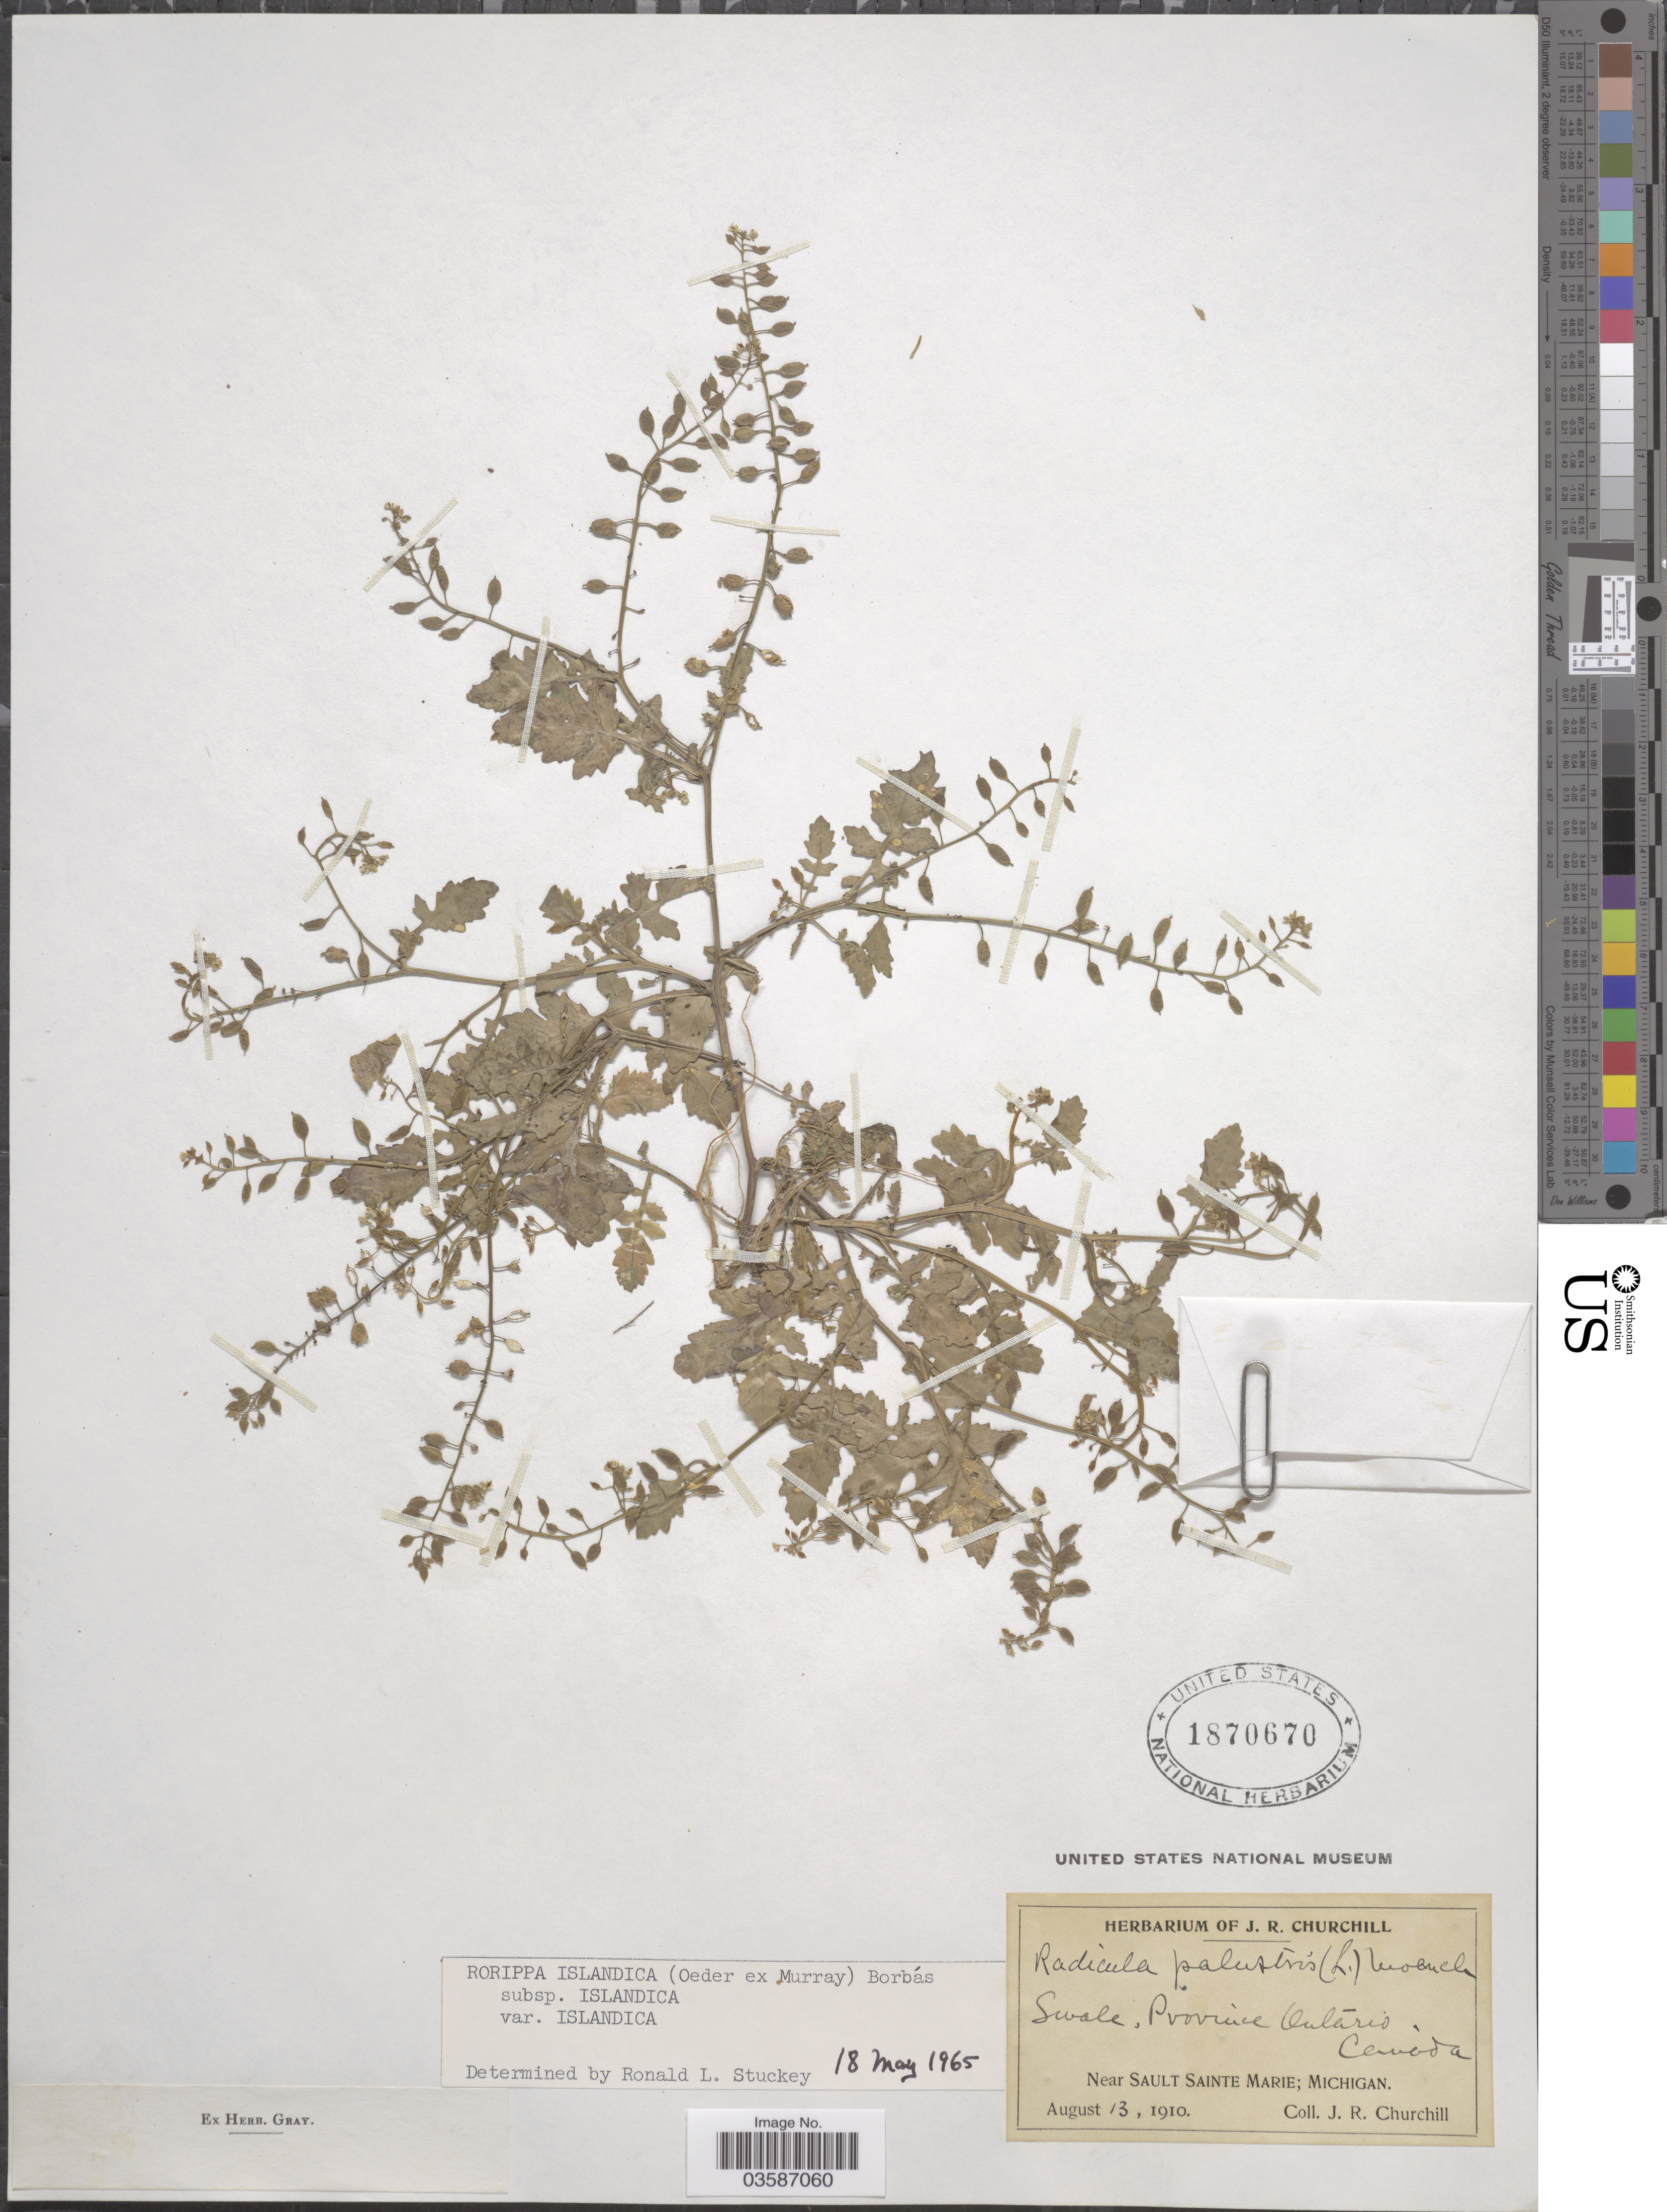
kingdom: Plantae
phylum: Tracheophyta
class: Magnoliopsida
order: Brassicales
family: Brassicaceae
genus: Rorippa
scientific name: Rorippa islandica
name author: (Oeder) Borbás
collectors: J. Churchill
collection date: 1910-08-13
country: United States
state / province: Michigan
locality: Near Sault Sainte Marie.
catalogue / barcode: US 1870670